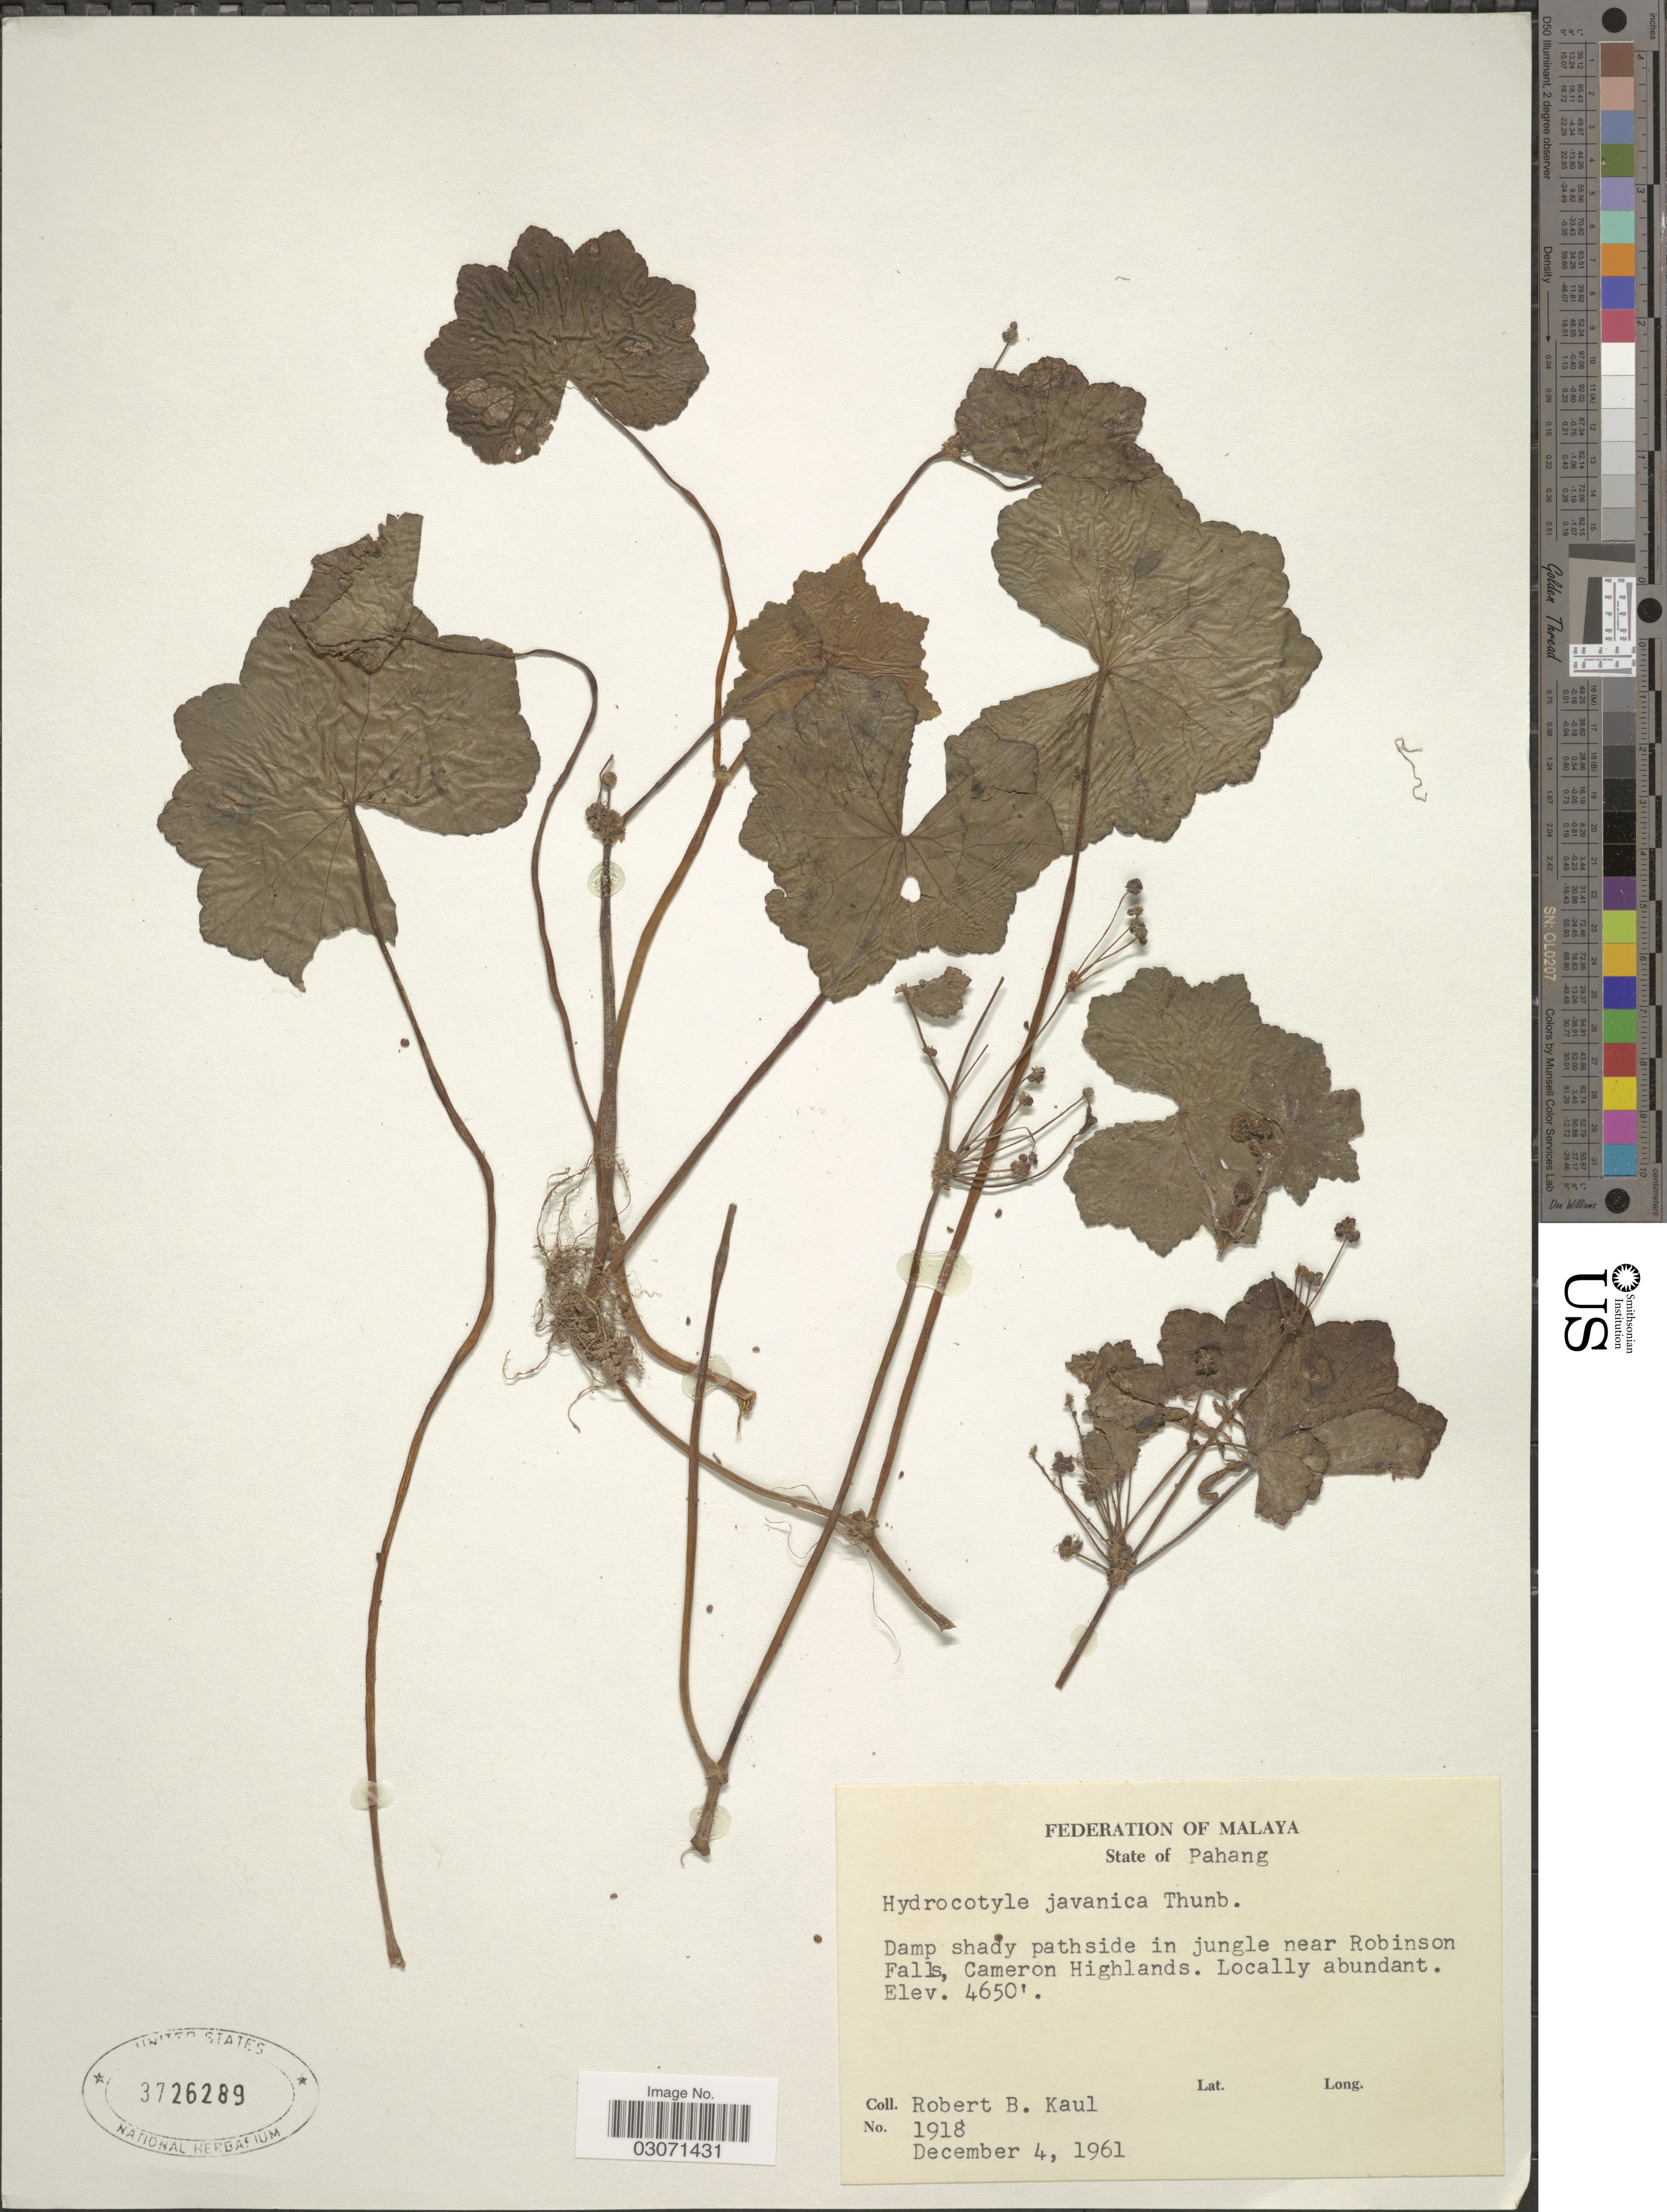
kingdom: Plantae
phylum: Tracheophyta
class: Magnoliopsida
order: Apiales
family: Araliaceae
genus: Hydrocotyle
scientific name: Hydrocotyle javanica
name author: Thunb.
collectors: R. Kaul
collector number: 1918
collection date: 1961-12-04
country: Malaysia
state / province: Pahang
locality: Federation of Malaya. Jungle near Robinson Falls, Cameron Highlands.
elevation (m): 1417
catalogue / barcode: US 3726289